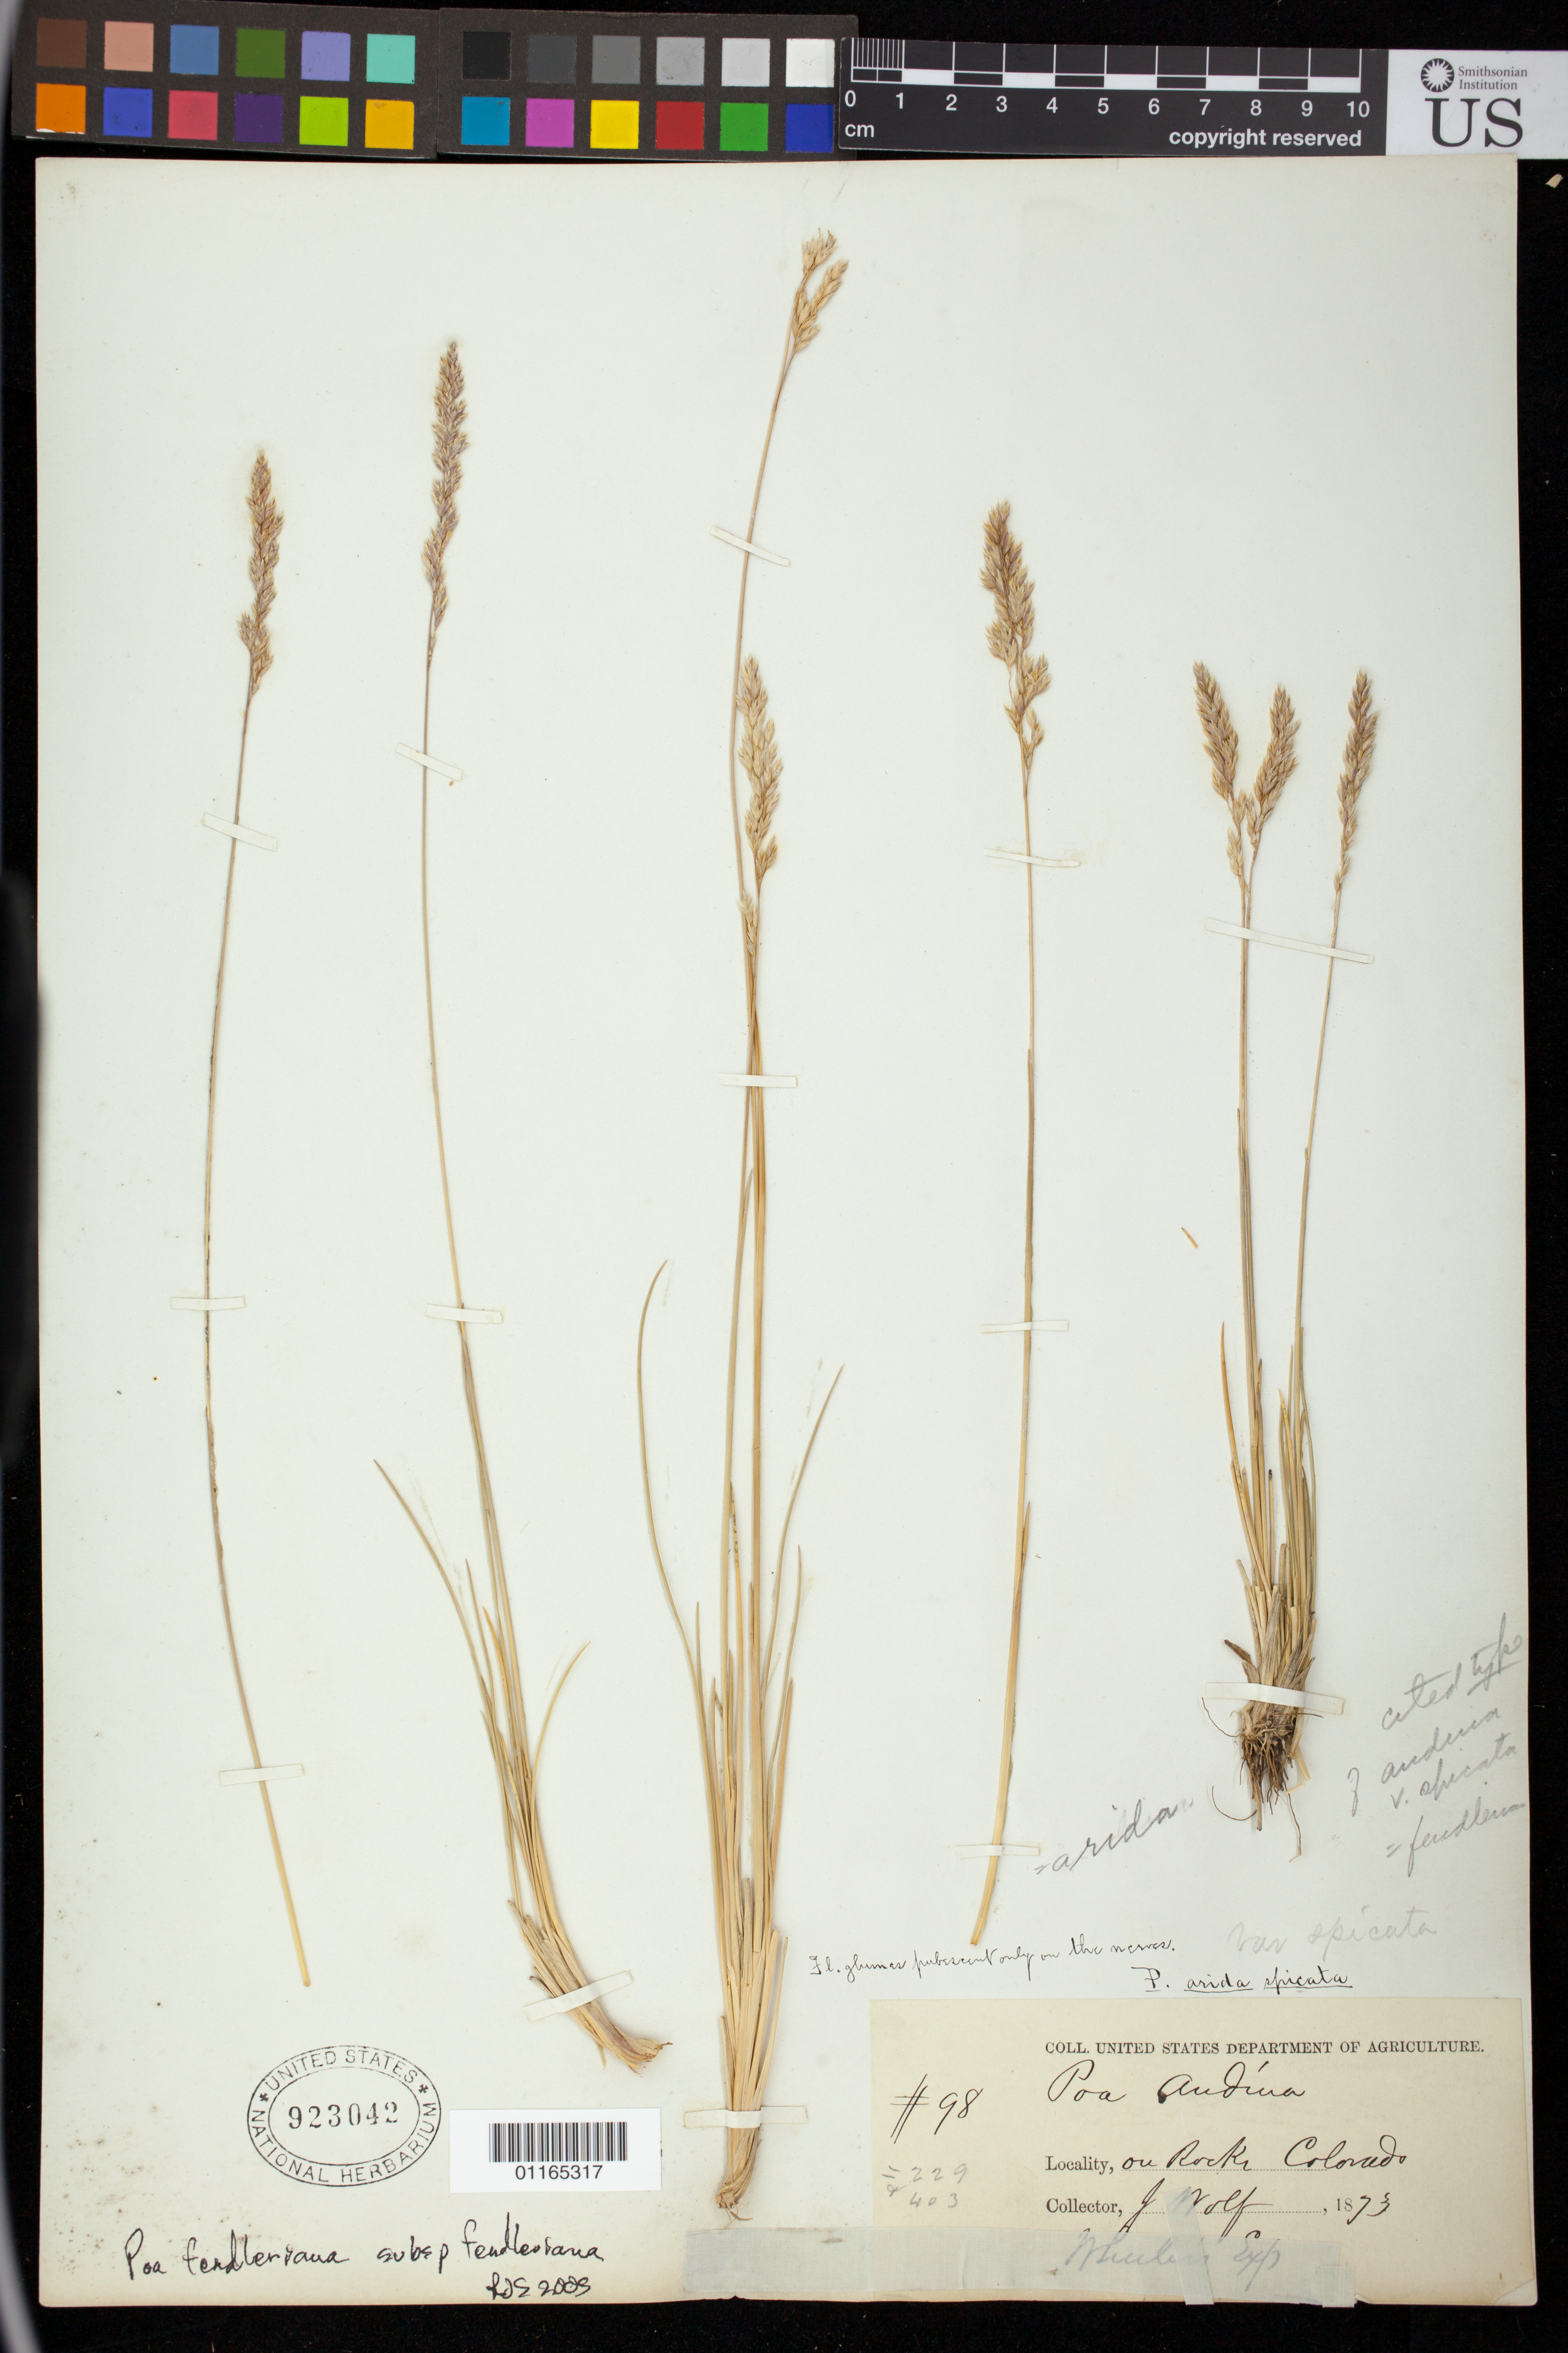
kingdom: Plantae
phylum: Tracheophyta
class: Liliopsida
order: Poales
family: Poaceae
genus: Poa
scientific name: Poa andina var. spicata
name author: Vasey in G.M. Wheeler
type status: Possible Type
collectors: J. Wolf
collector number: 98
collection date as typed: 1873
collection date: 1873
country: United States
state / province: Colorado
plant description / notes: Annotated as Poa andina, "P. arida spicata"; possibly a duplicate of one of the syntypes of Poa andina var. spicata Vasey but numbering does not match.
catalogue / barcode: US 923042